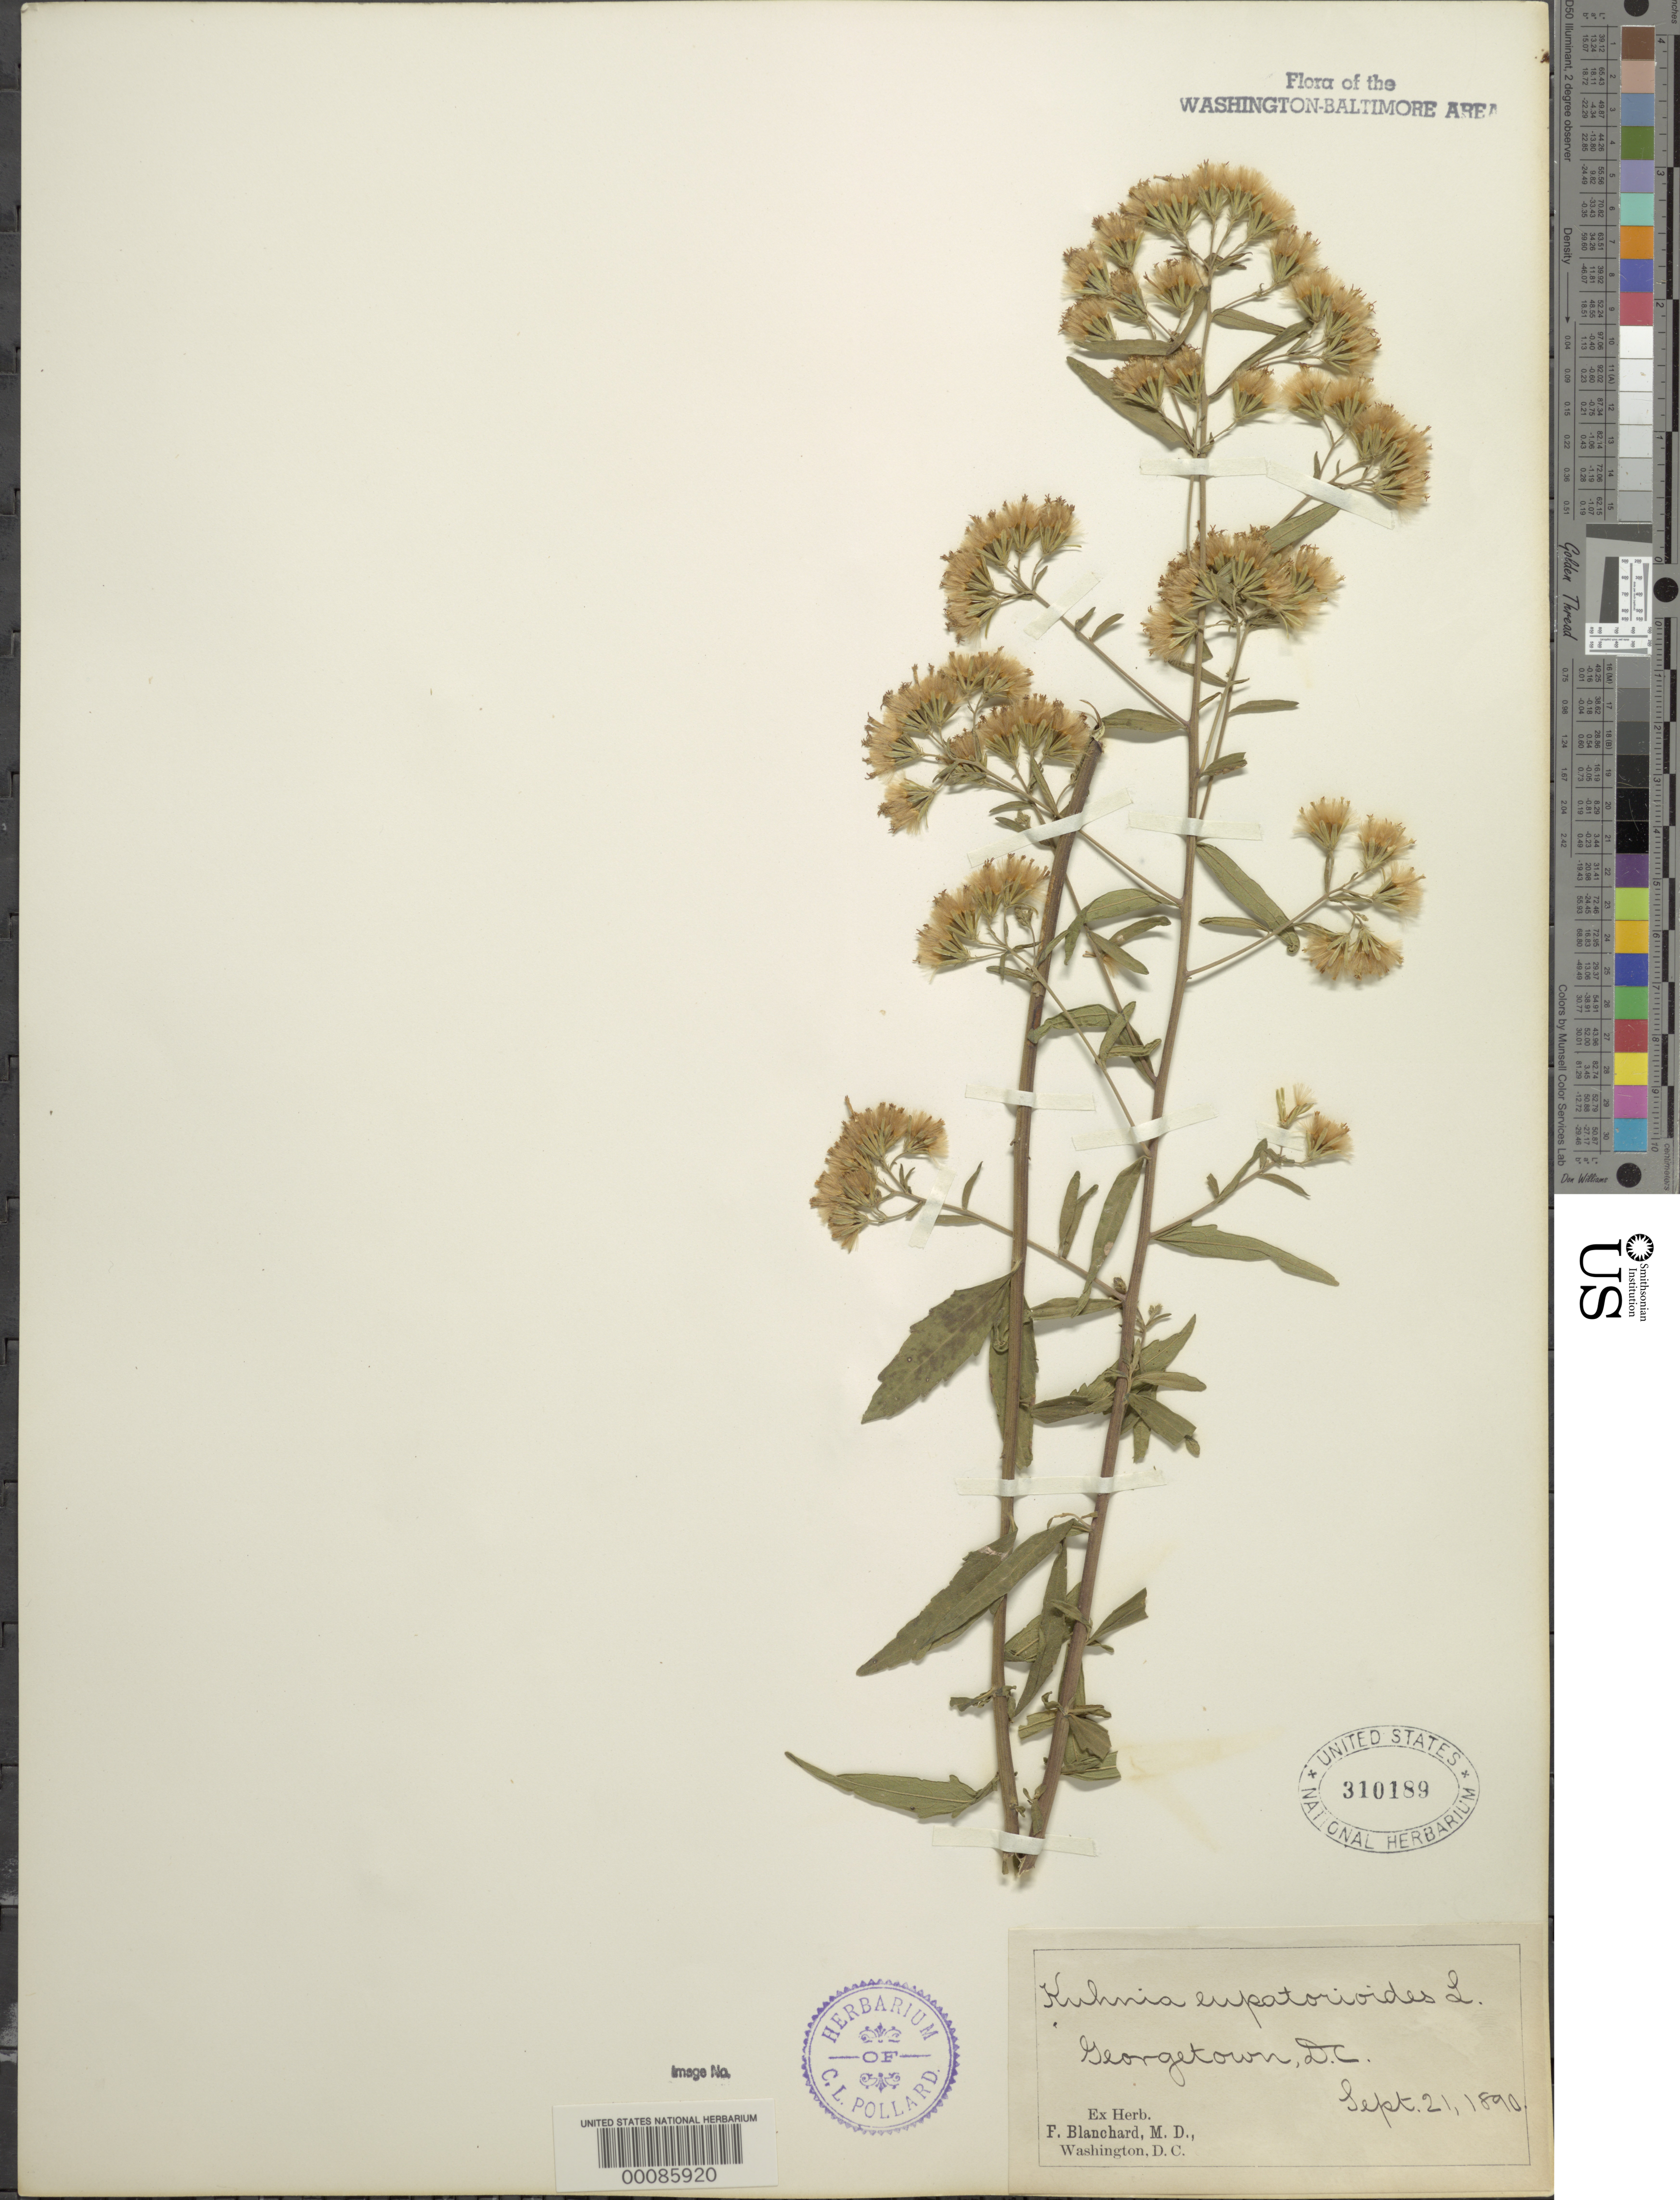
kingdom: Plantae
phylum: Tracheophyta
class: Magnoliopsida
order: Asterales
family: Asteraceae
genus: Brickellia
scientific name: Brickellia eupatorioides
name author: (L.) Shinners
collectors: F. Blanchard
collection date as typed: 21 Sep 1890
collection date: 1890-09-21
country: United States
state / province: District of Columbia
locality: Georgetown C. & O. Canal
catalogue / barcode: US 310189